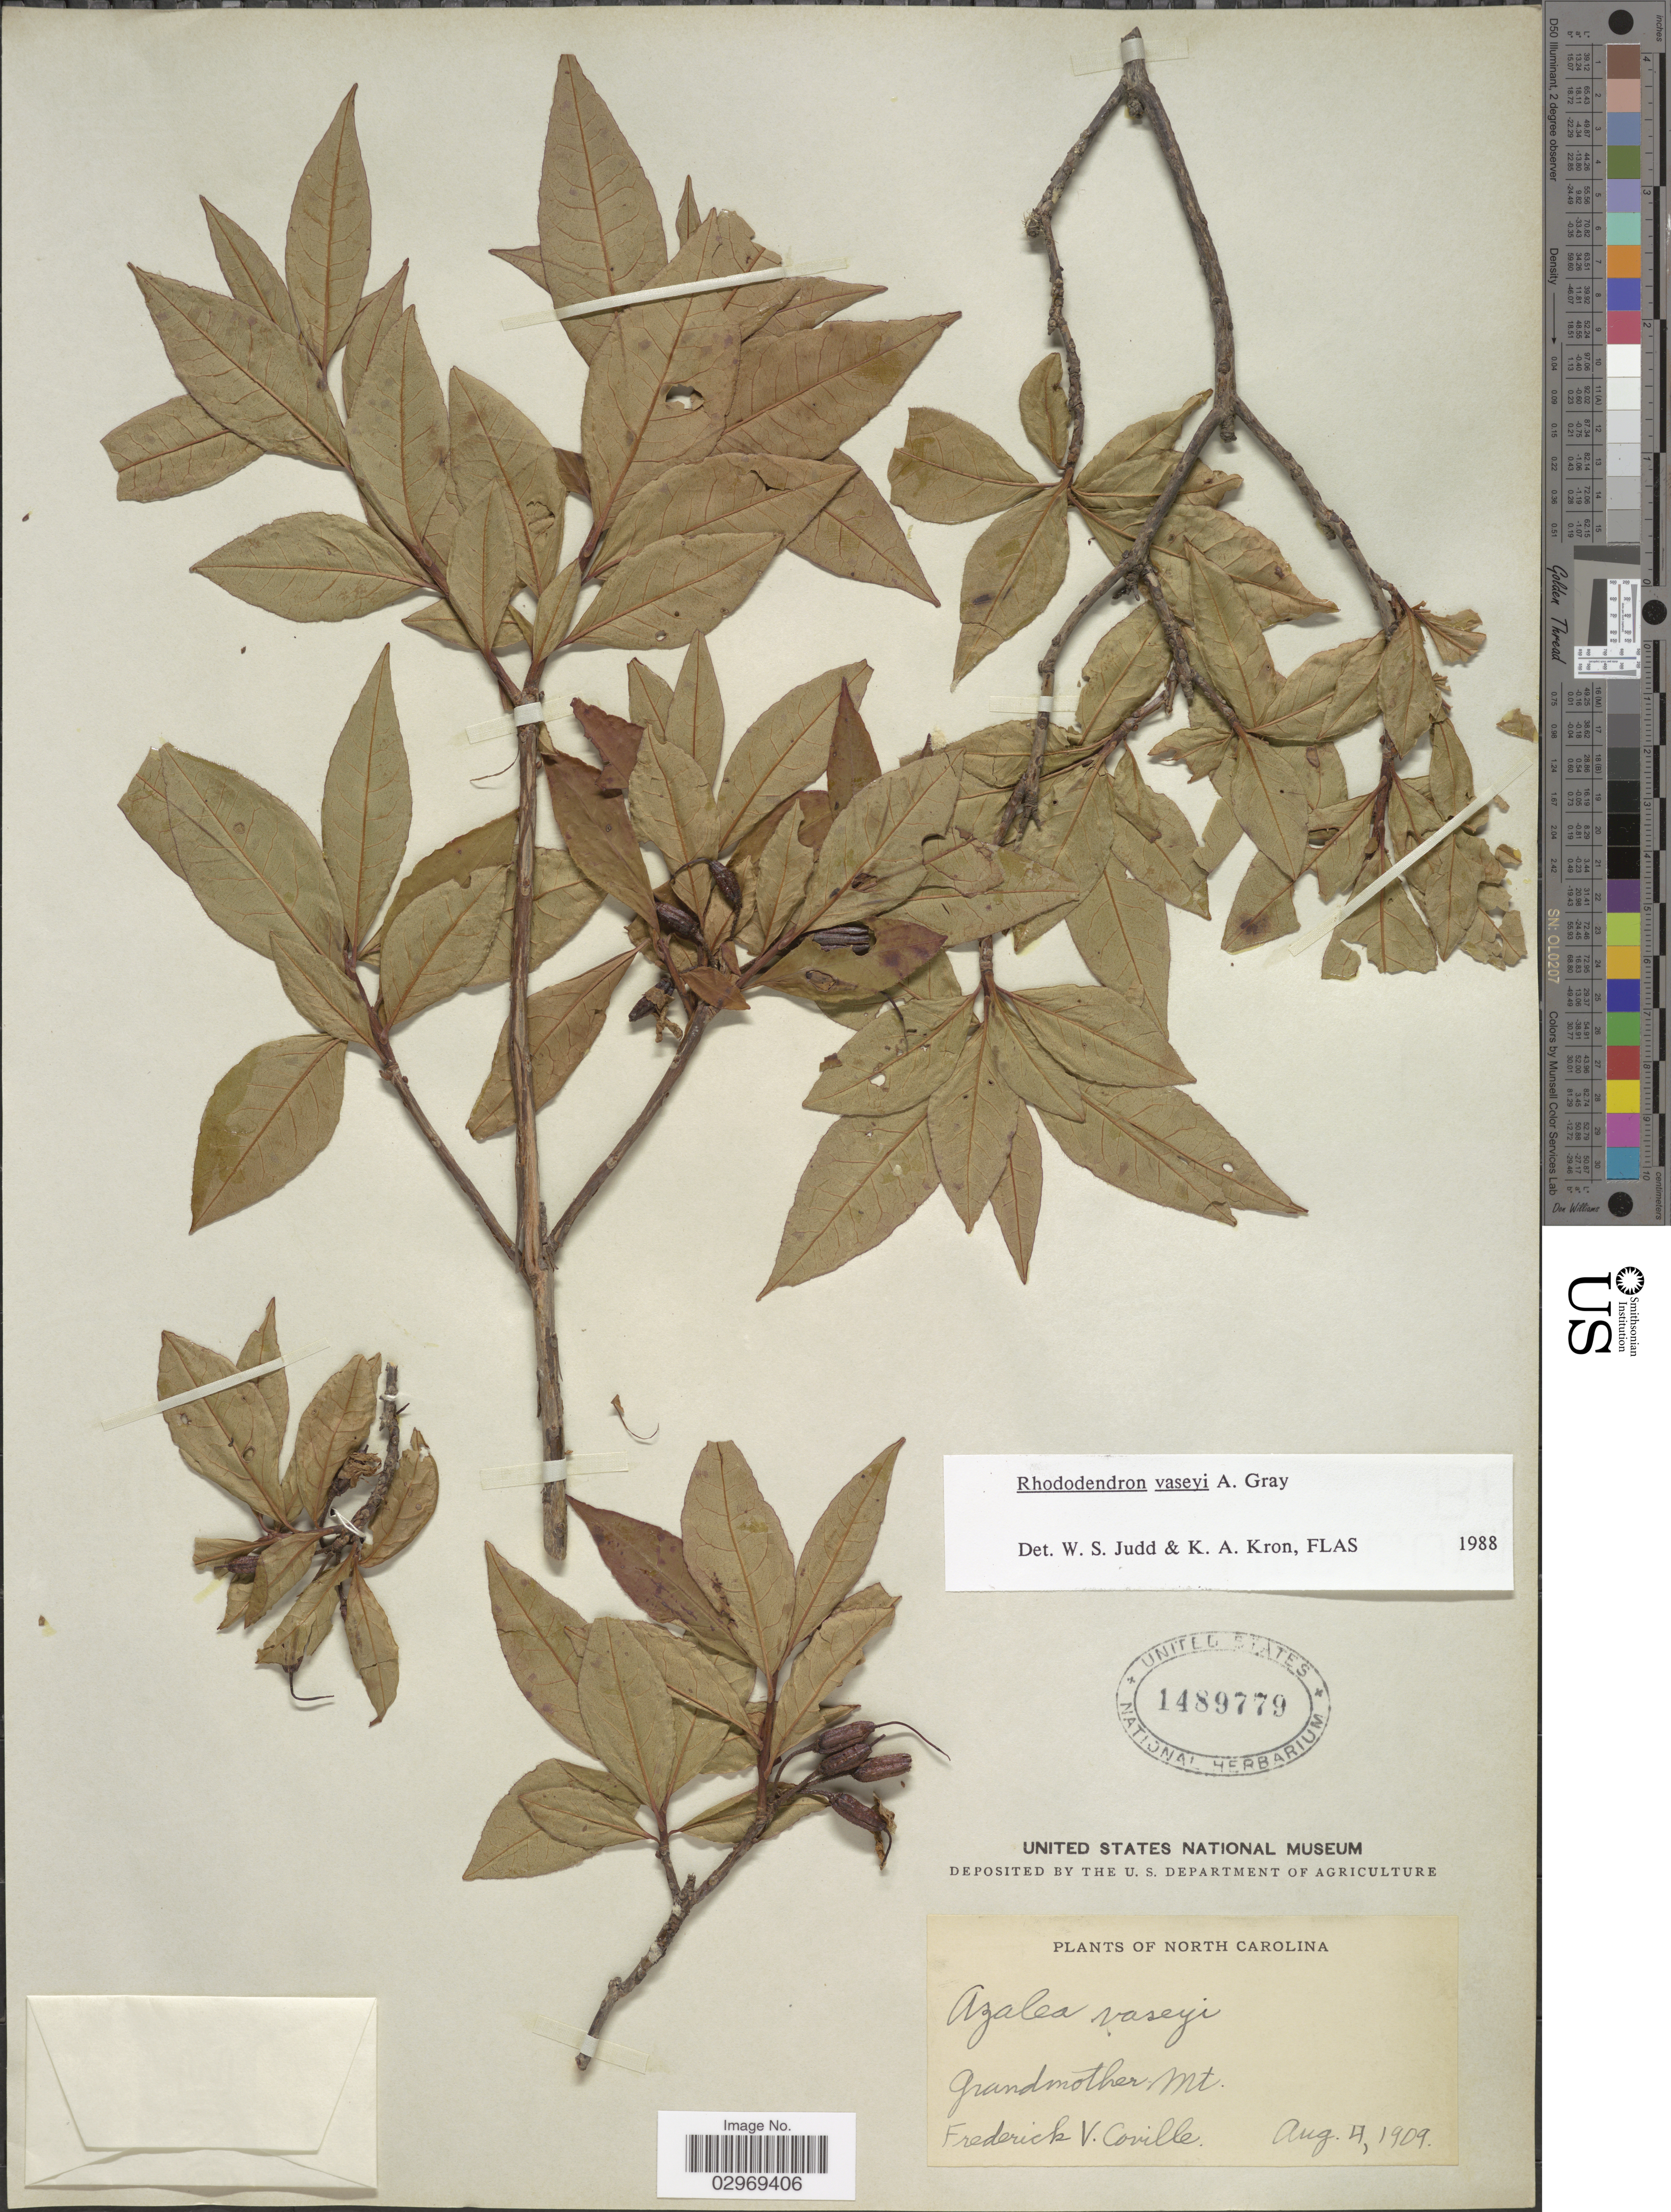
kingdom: Plantae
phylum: Tracheophyta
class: Magnoliopsida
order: Ericales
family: Ericaceae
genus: Rhododendron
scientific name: Rhododendron vaseyi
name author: A. Gray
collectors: F. V. Coville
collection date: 1909-08-04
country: United States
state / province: North Carolina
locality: Grandmother Mt.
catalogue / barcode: US 1489779